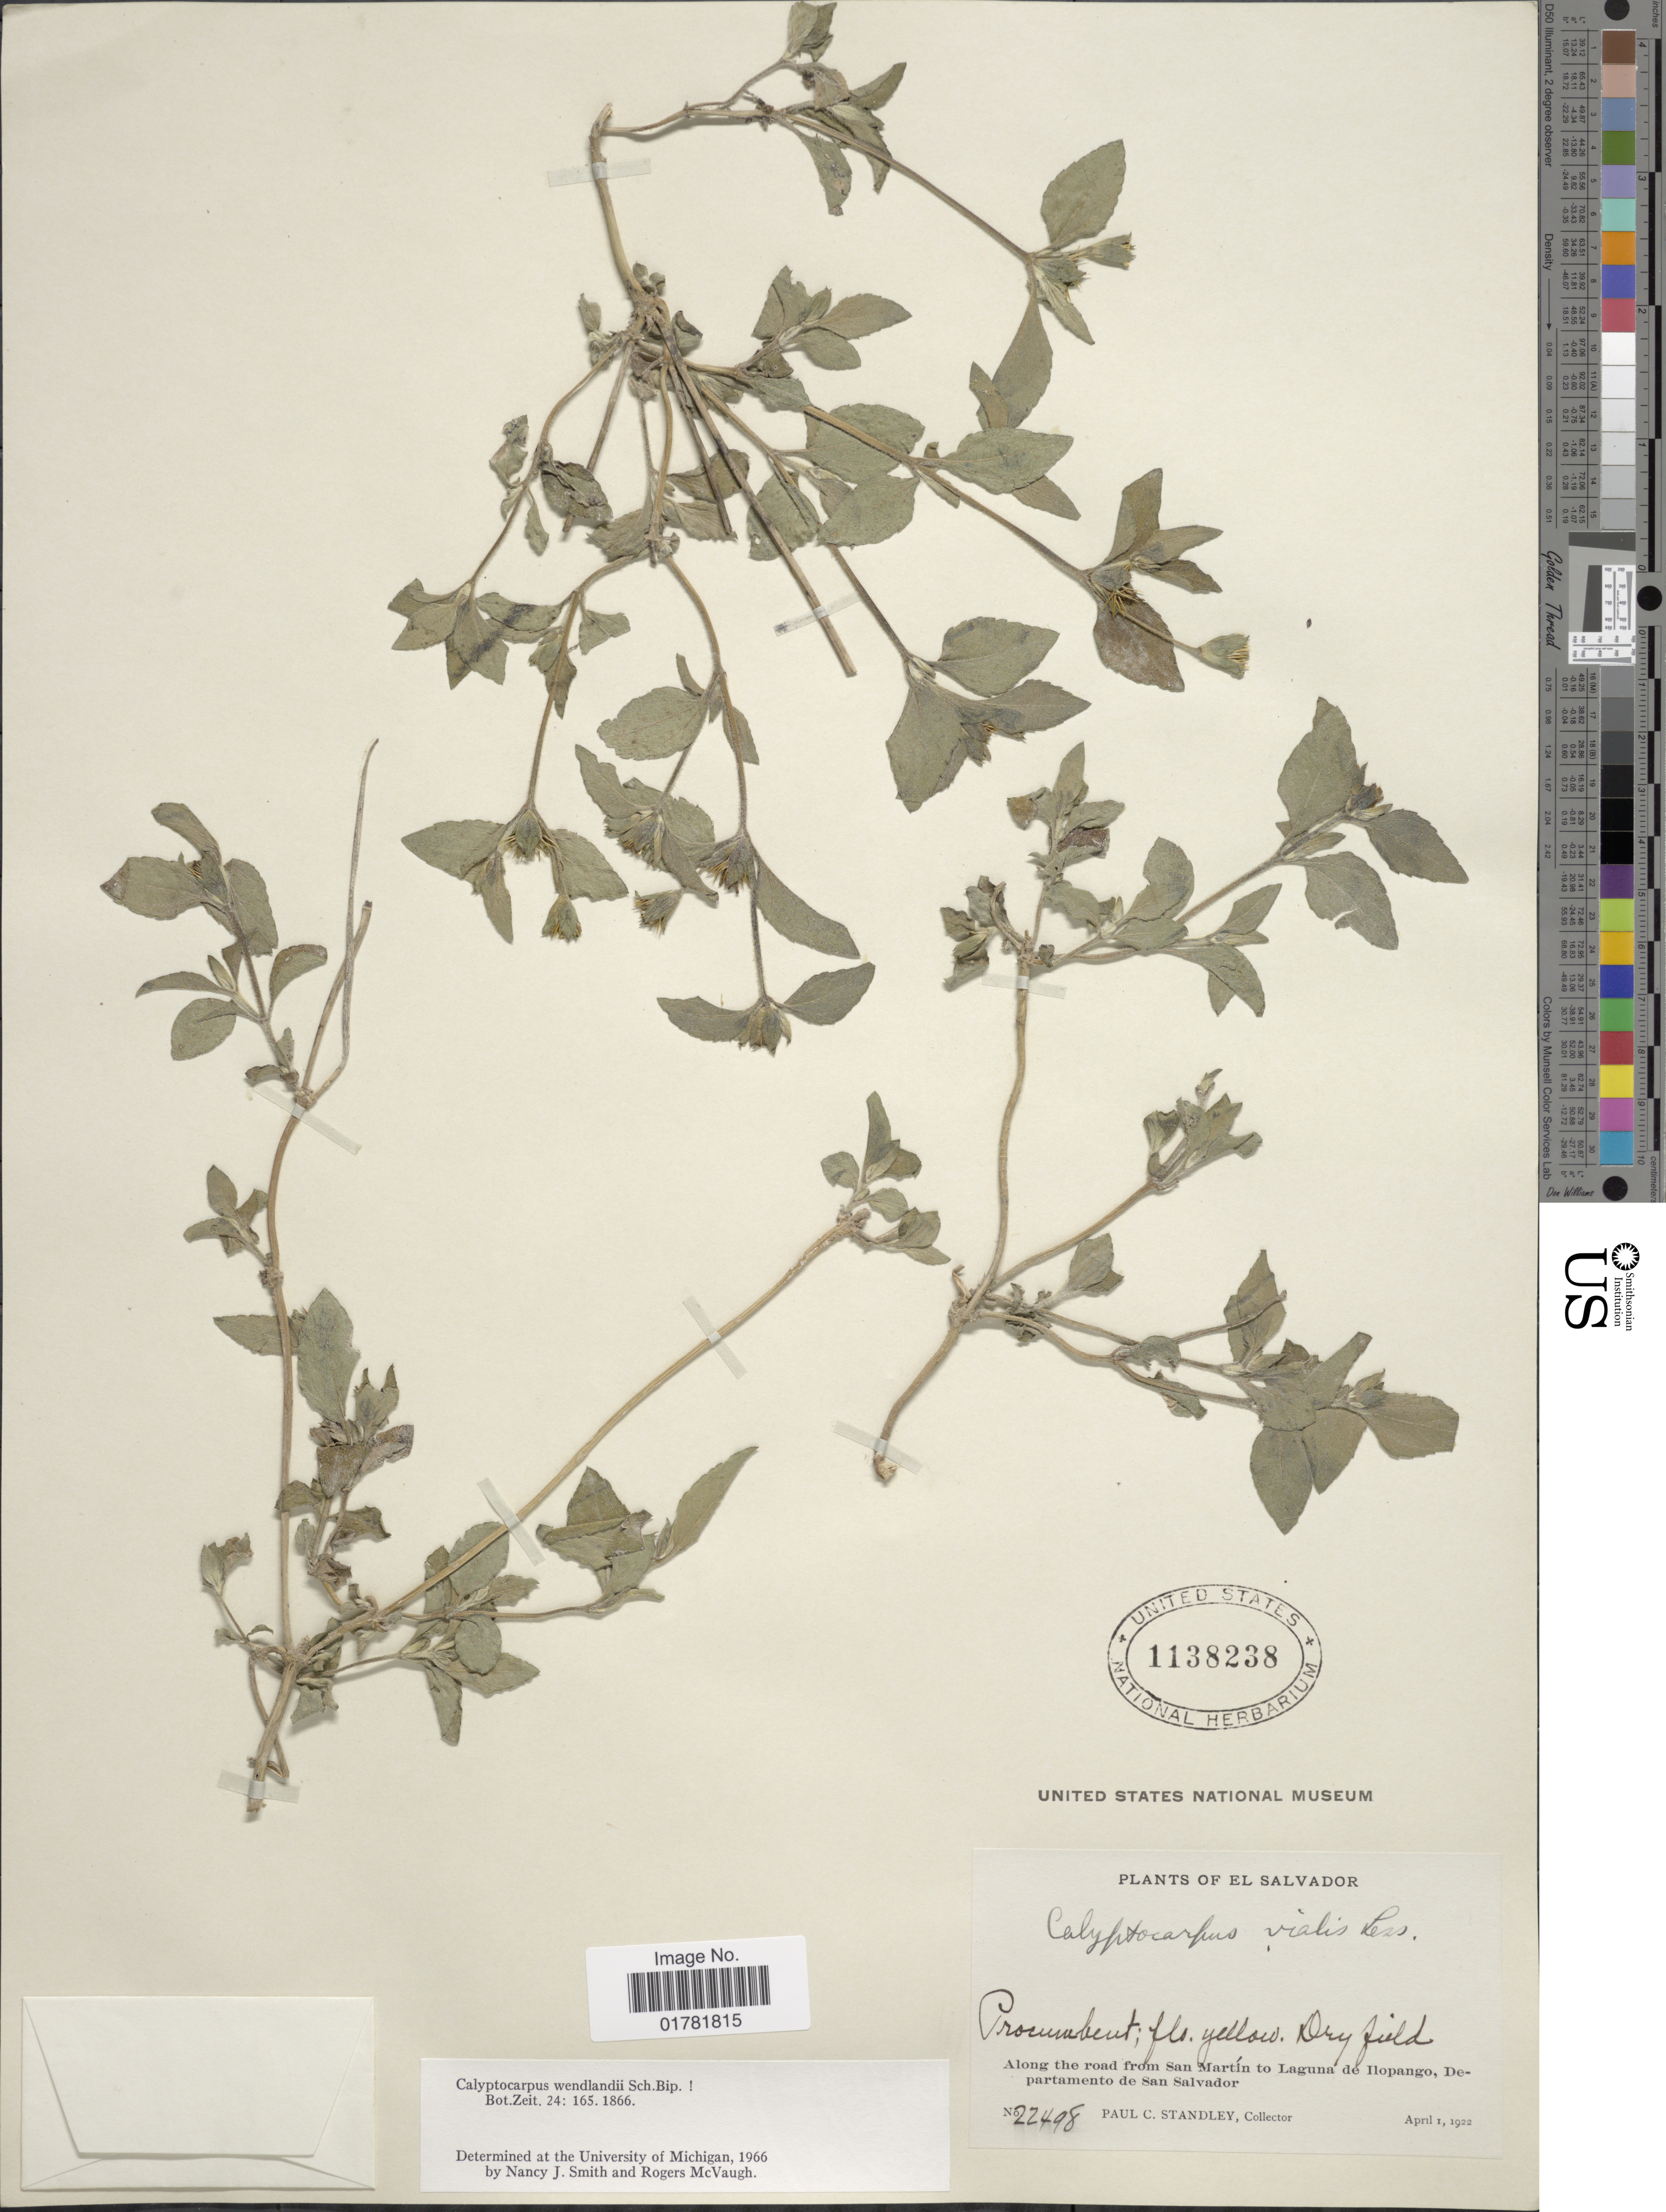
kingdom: Plantae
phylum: Tracheophyta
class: Magnoliopsida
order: Asterales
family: Asteraceae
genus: Calyptocarpus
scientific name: Calyptocarpus wendlandii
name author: Sch. Bip.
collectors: P. C. Standley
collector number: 22498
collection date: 1922-04-01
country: El Salvador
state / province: San Salvador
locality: Along the road from San martín to Laguna de Hopango, Departamento de San Salvador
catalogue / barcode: US 1138238